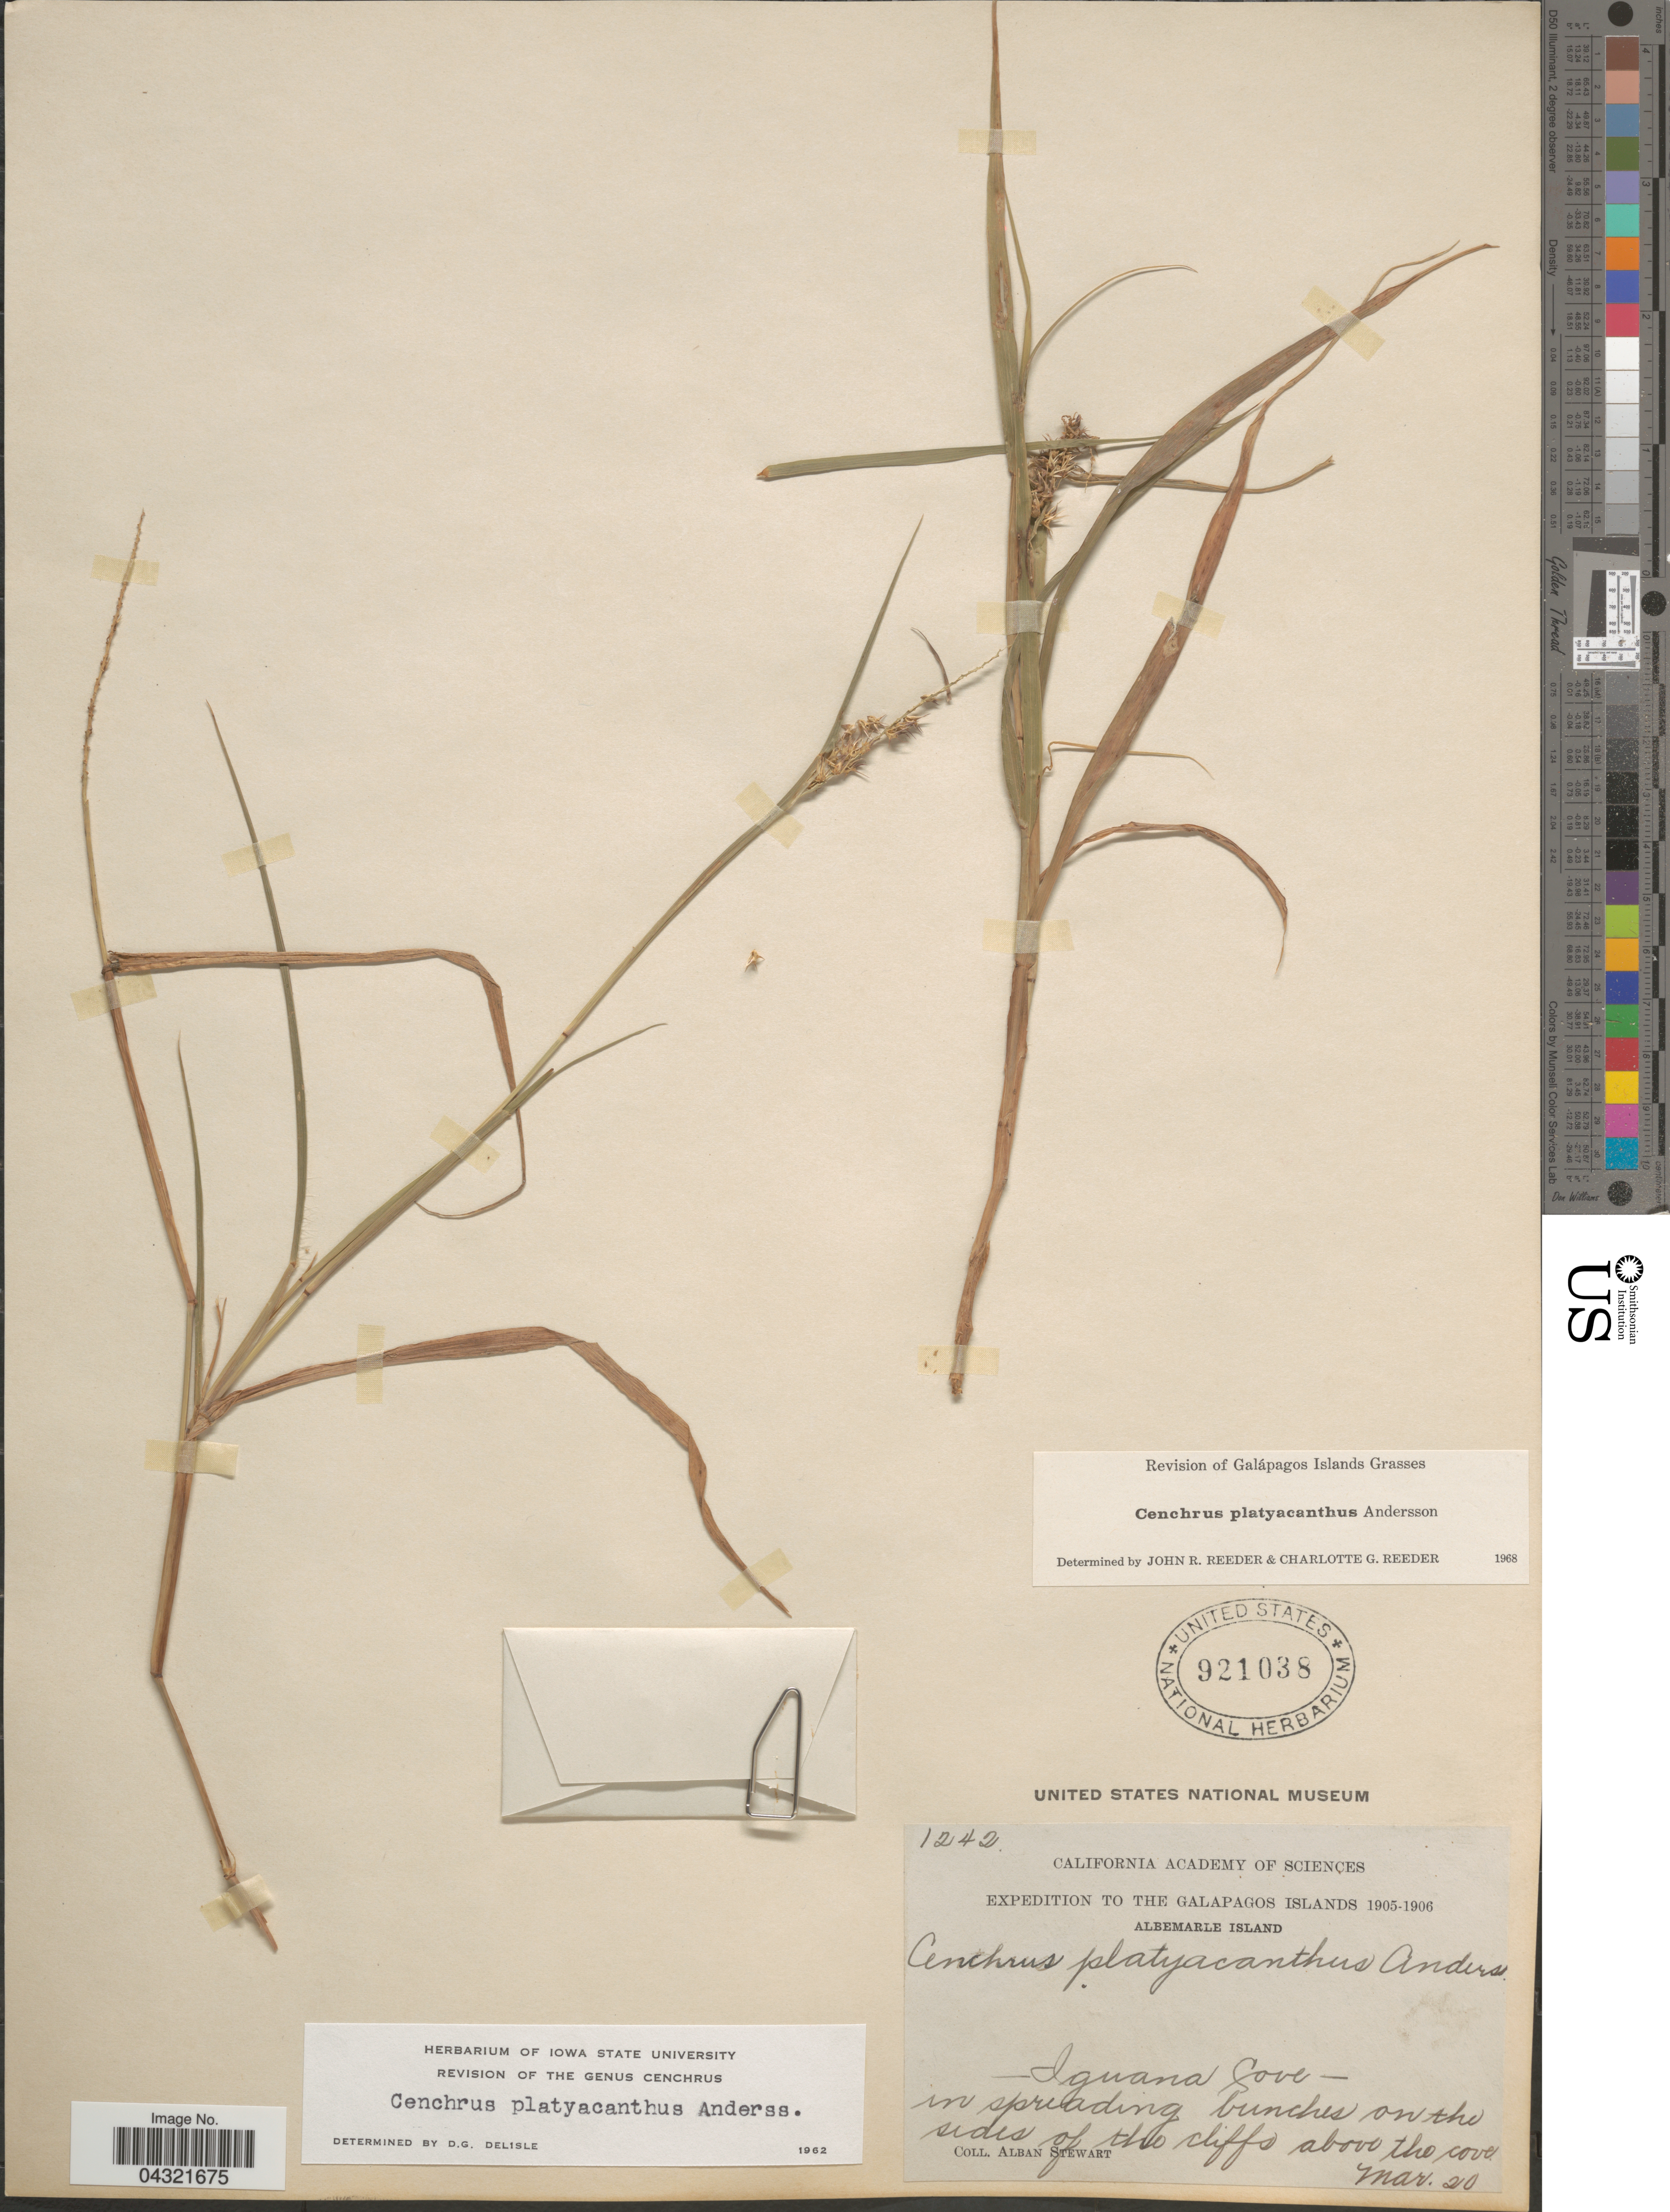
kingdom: Plantae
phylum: Tracheophyta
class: Liliopsida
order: Poales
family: Poaceae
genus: Cenchrus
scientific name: Cenchrus platyacanthus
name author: Andersson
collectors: A. Stewart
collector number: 1242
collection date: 1905-03-20/1906-03-20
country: Ecuador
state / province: Colón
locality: Expedition to The Galapagos Islands 1905-1906. Albemarle Island. Iguana Cove. In spreading bunches on the sides of the cliffs above the cove.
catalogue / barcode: US 921038